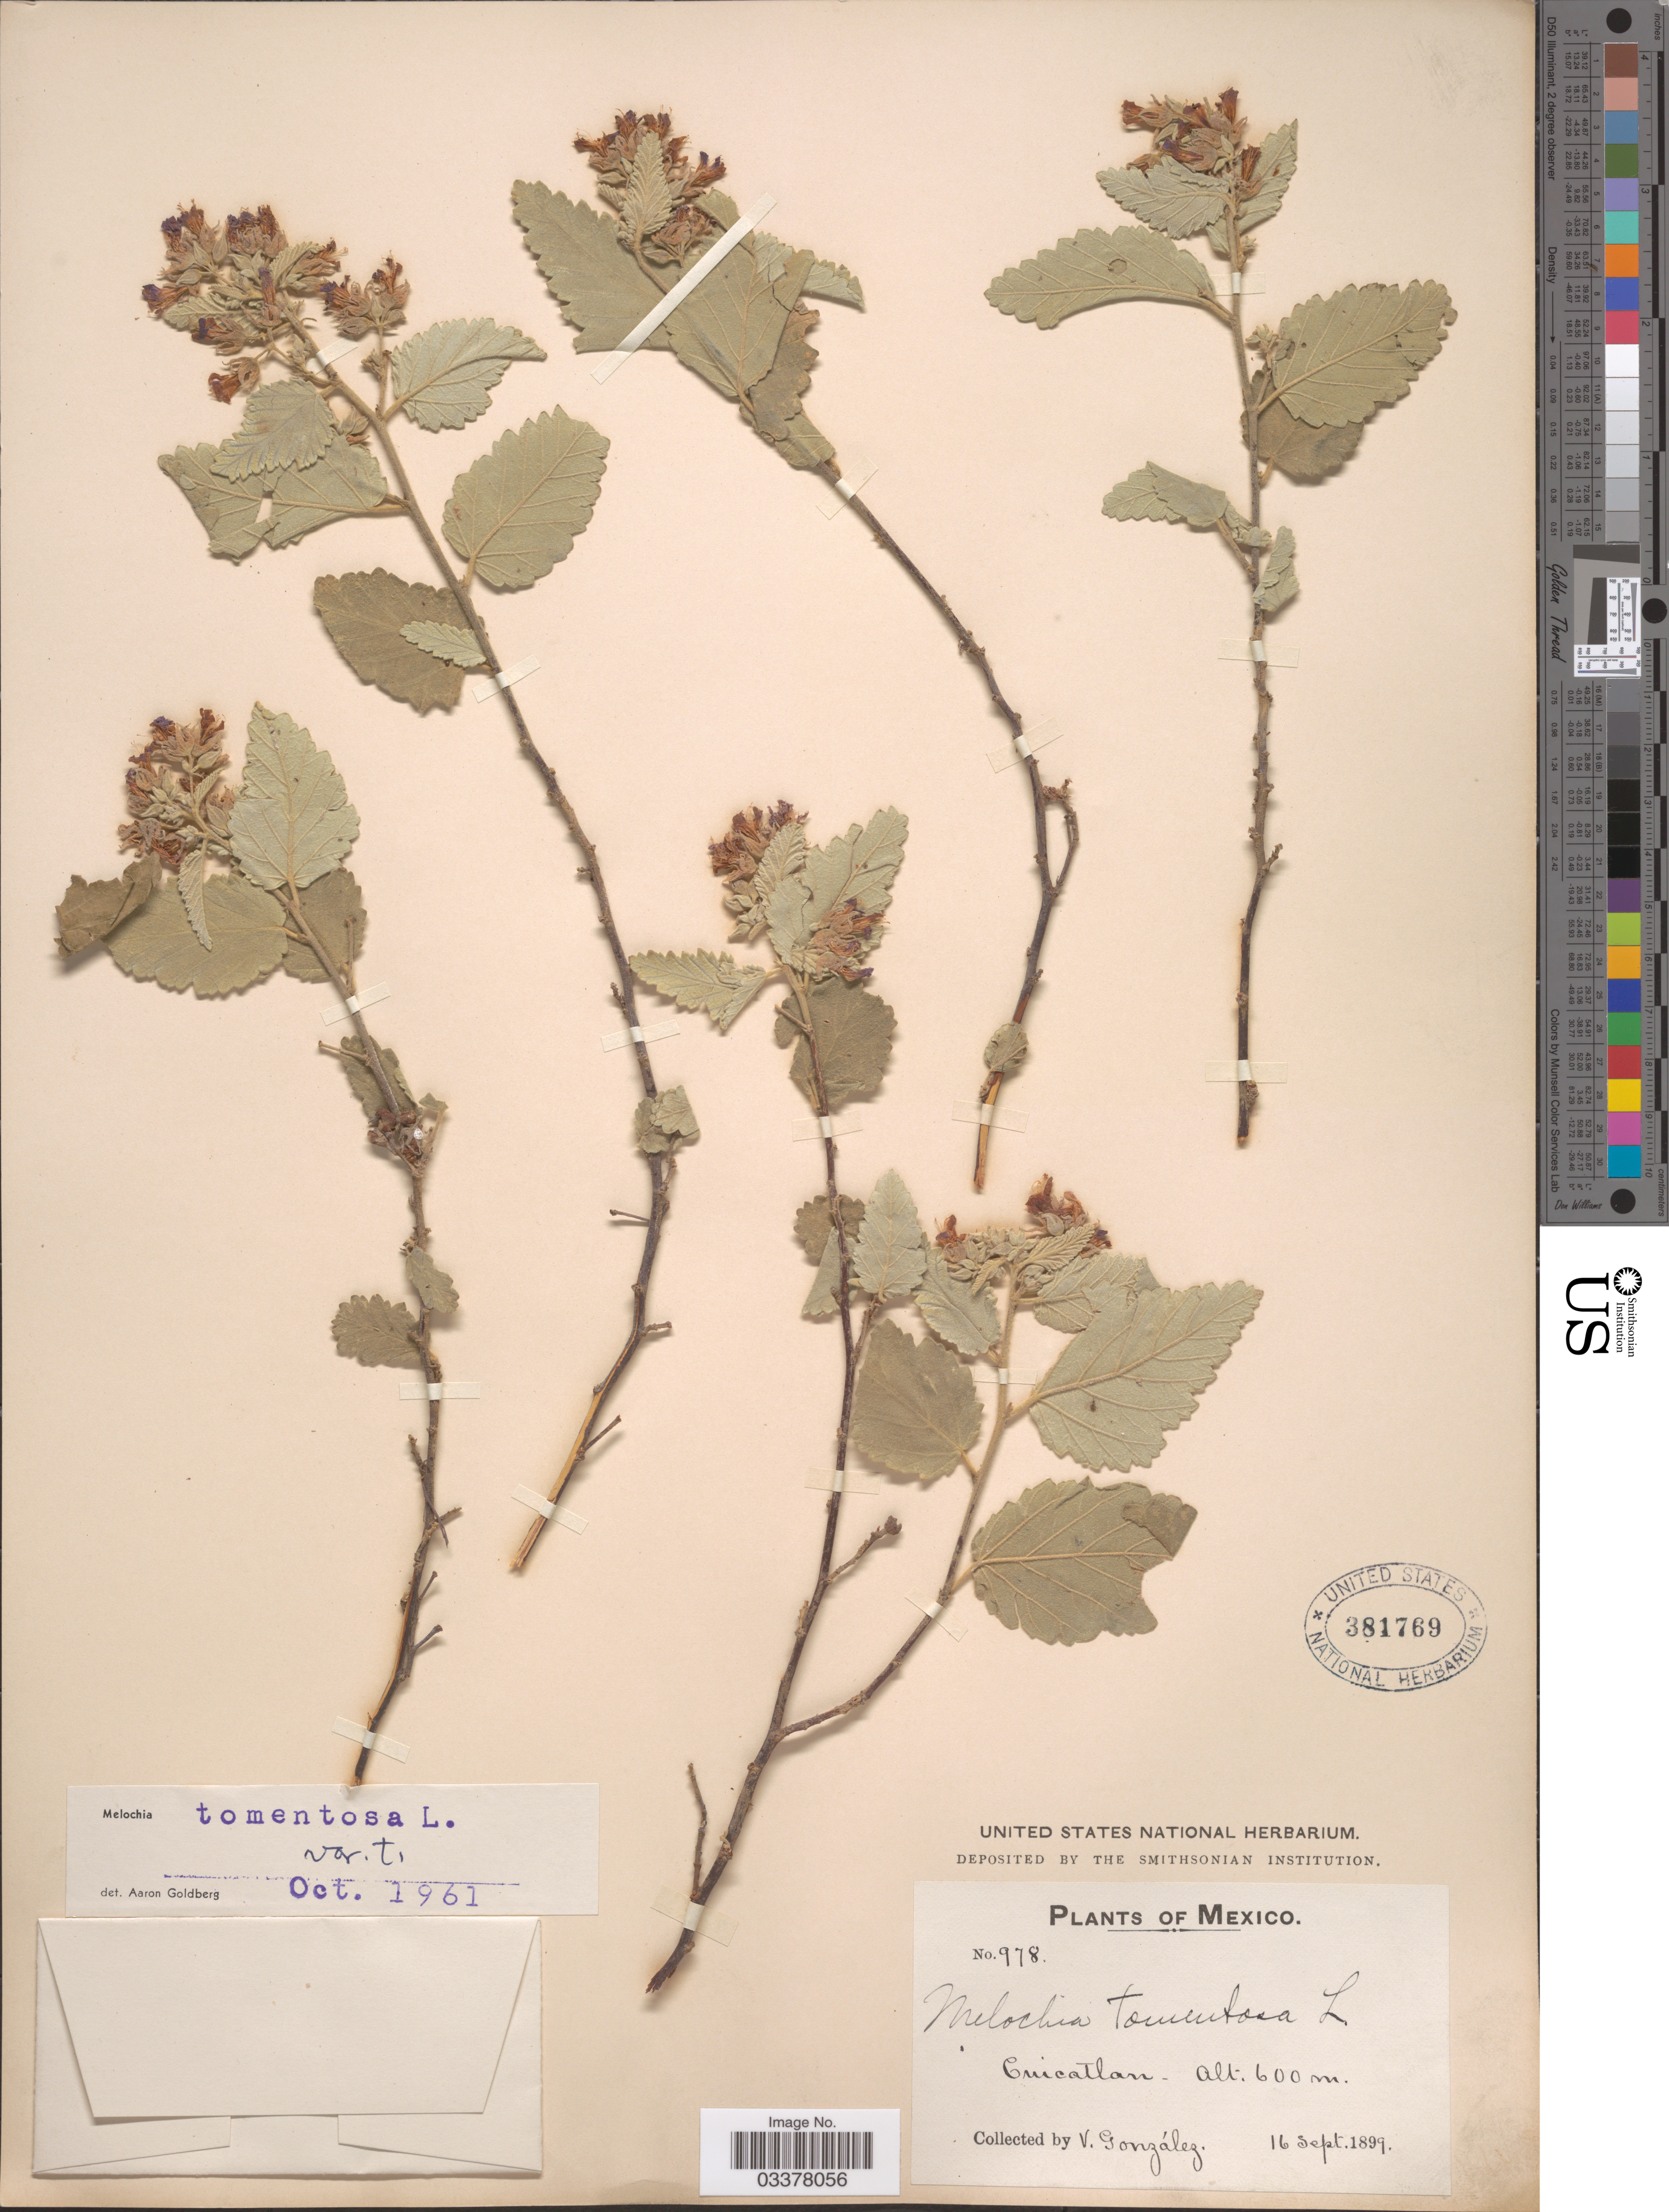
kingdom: Plantae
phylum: Tracheophyta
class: Magnoliopsida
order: Malvales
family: Malvaceae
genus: Melochia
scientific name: Melochia tomentosa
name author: L.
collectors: V. González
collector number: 978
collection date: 1899-09-16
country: Mexico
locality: Cuicatlan.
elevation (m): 600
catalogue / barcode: US 381769